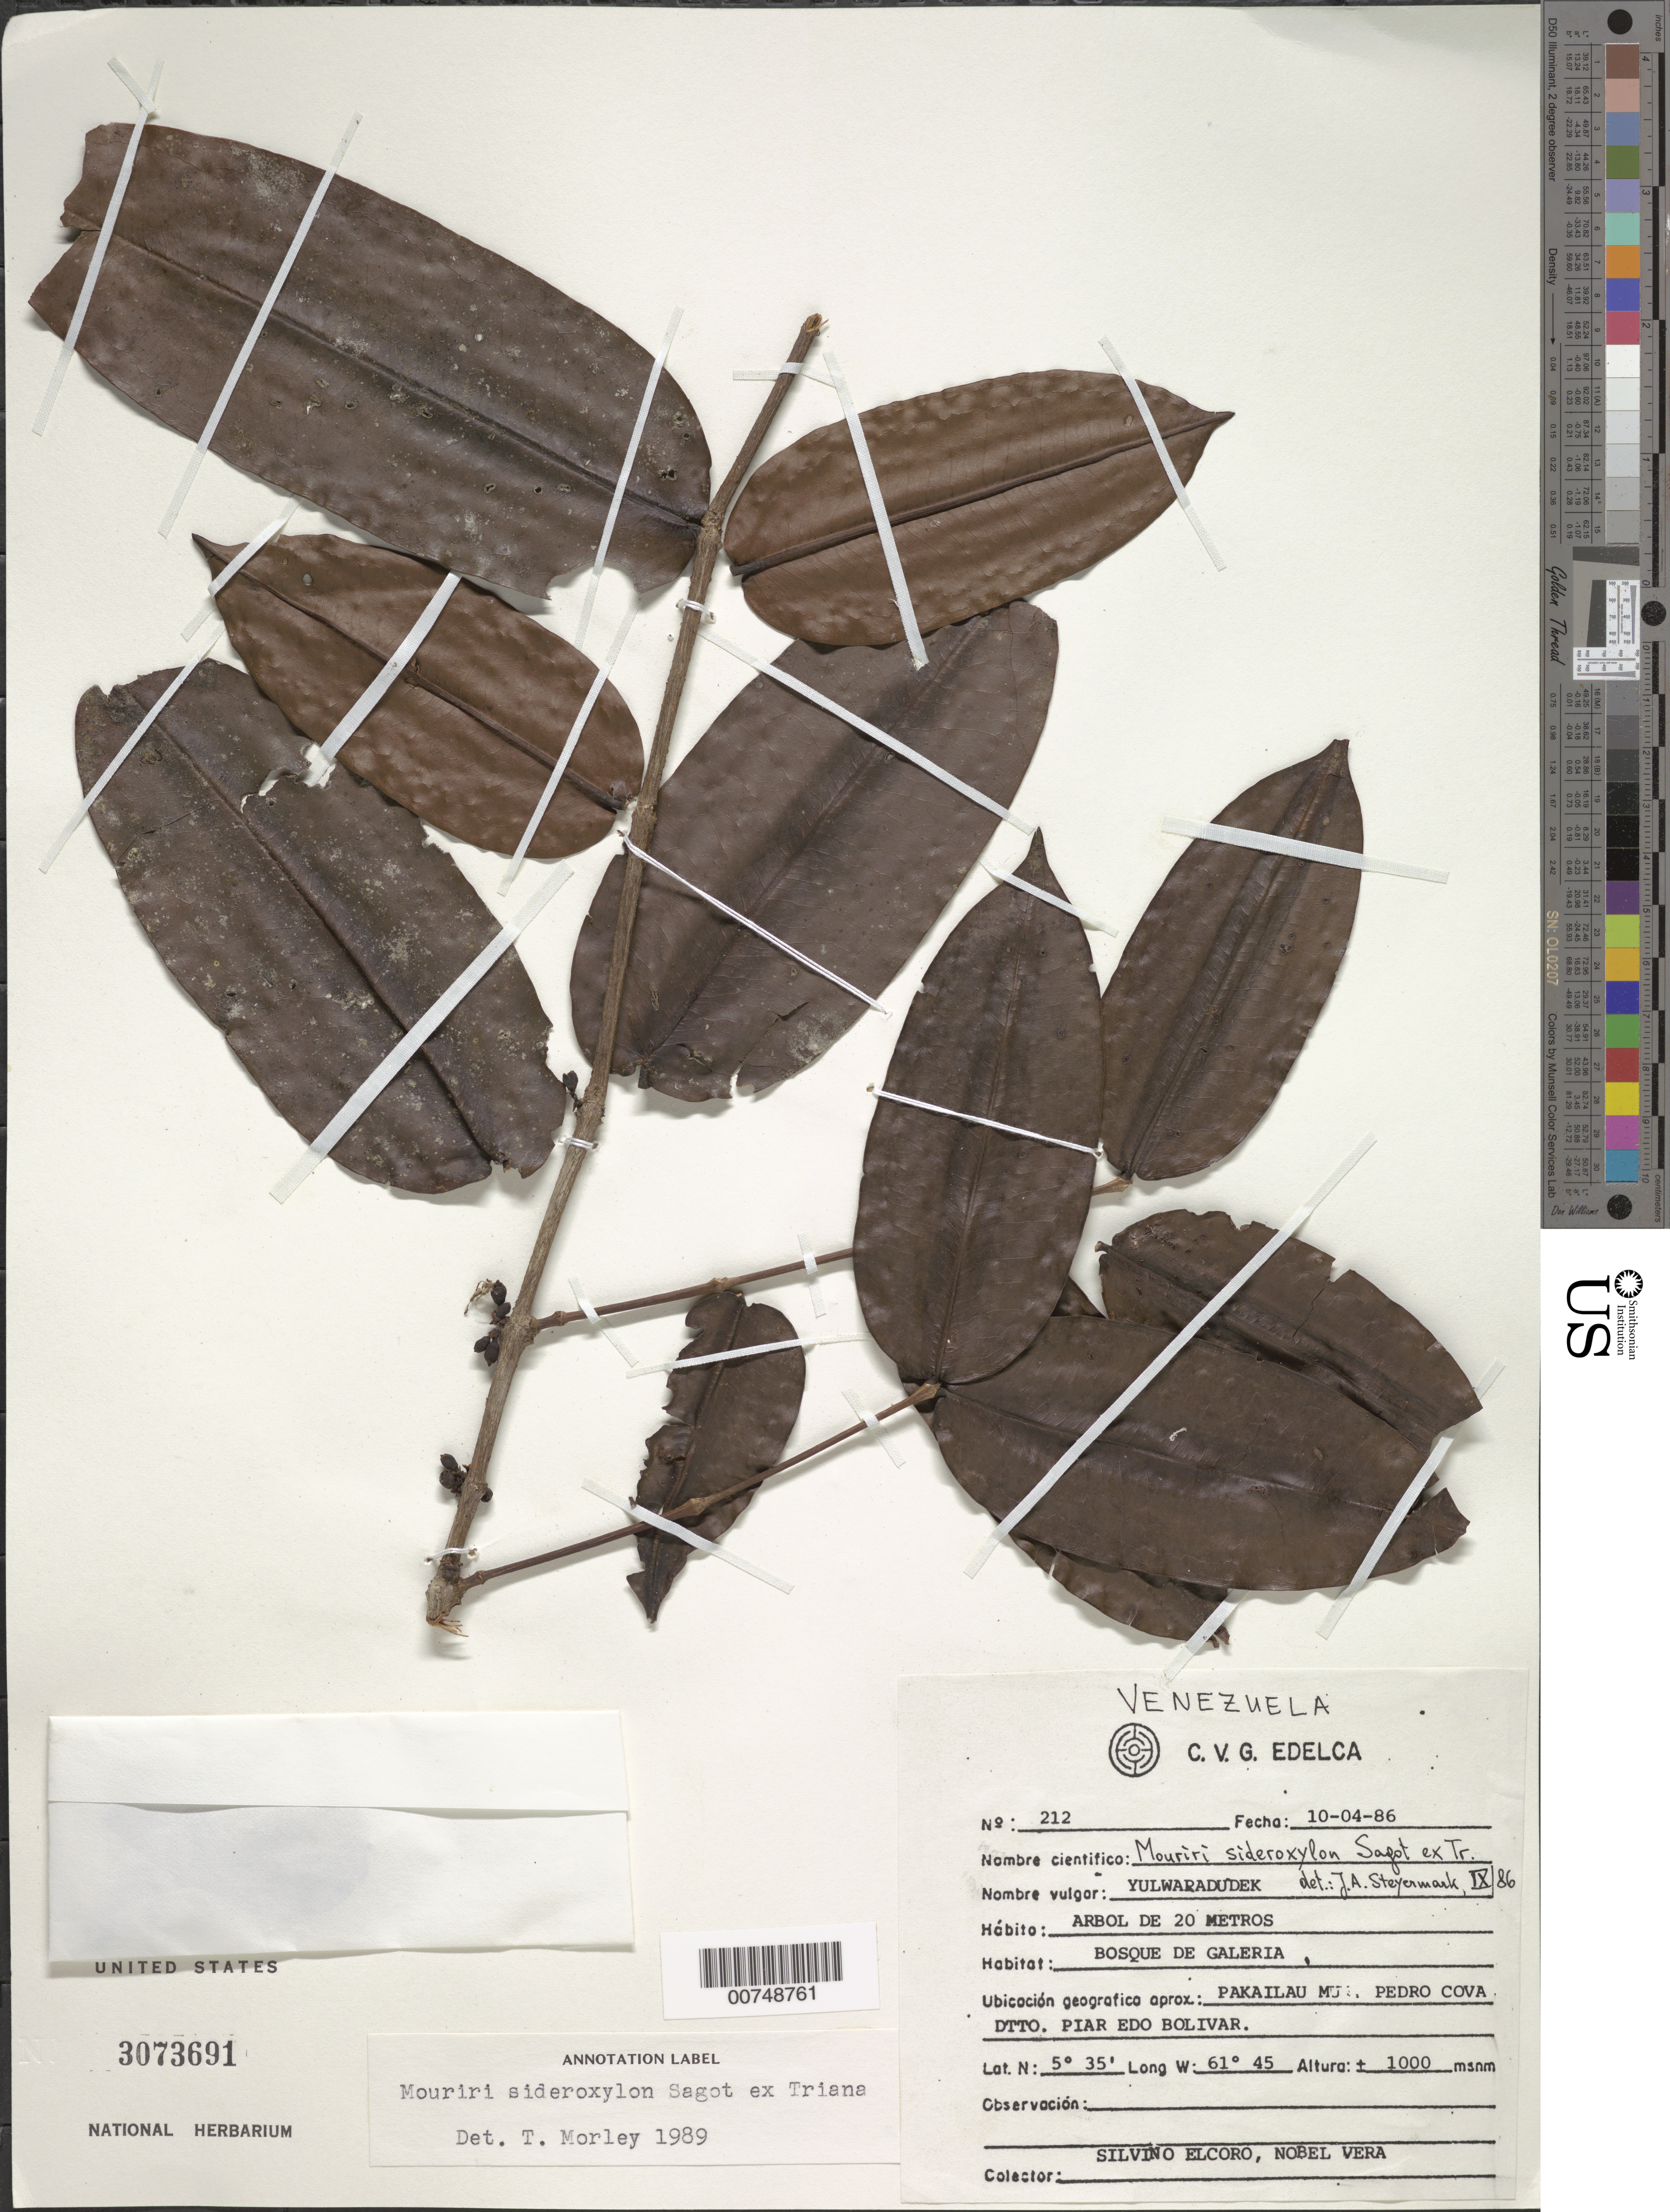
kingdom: Plantae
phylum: Tracheophyta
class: Magnoliopsida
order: Myrtales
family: Melastomataceae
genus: Mouriri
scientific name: Mouriri sideroxylon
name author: Sagot ex Triana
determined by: Morley, T.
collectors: S. Elcoro & N. Vera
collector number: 212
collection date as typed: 10-Oct-86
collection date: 1986-10-10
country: Venezuela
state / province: Bolívar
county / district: Piar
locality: Mun. Pedro Cova, Pakailau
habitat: Bosque de galeria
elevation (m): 1000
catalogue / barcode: US 3073691